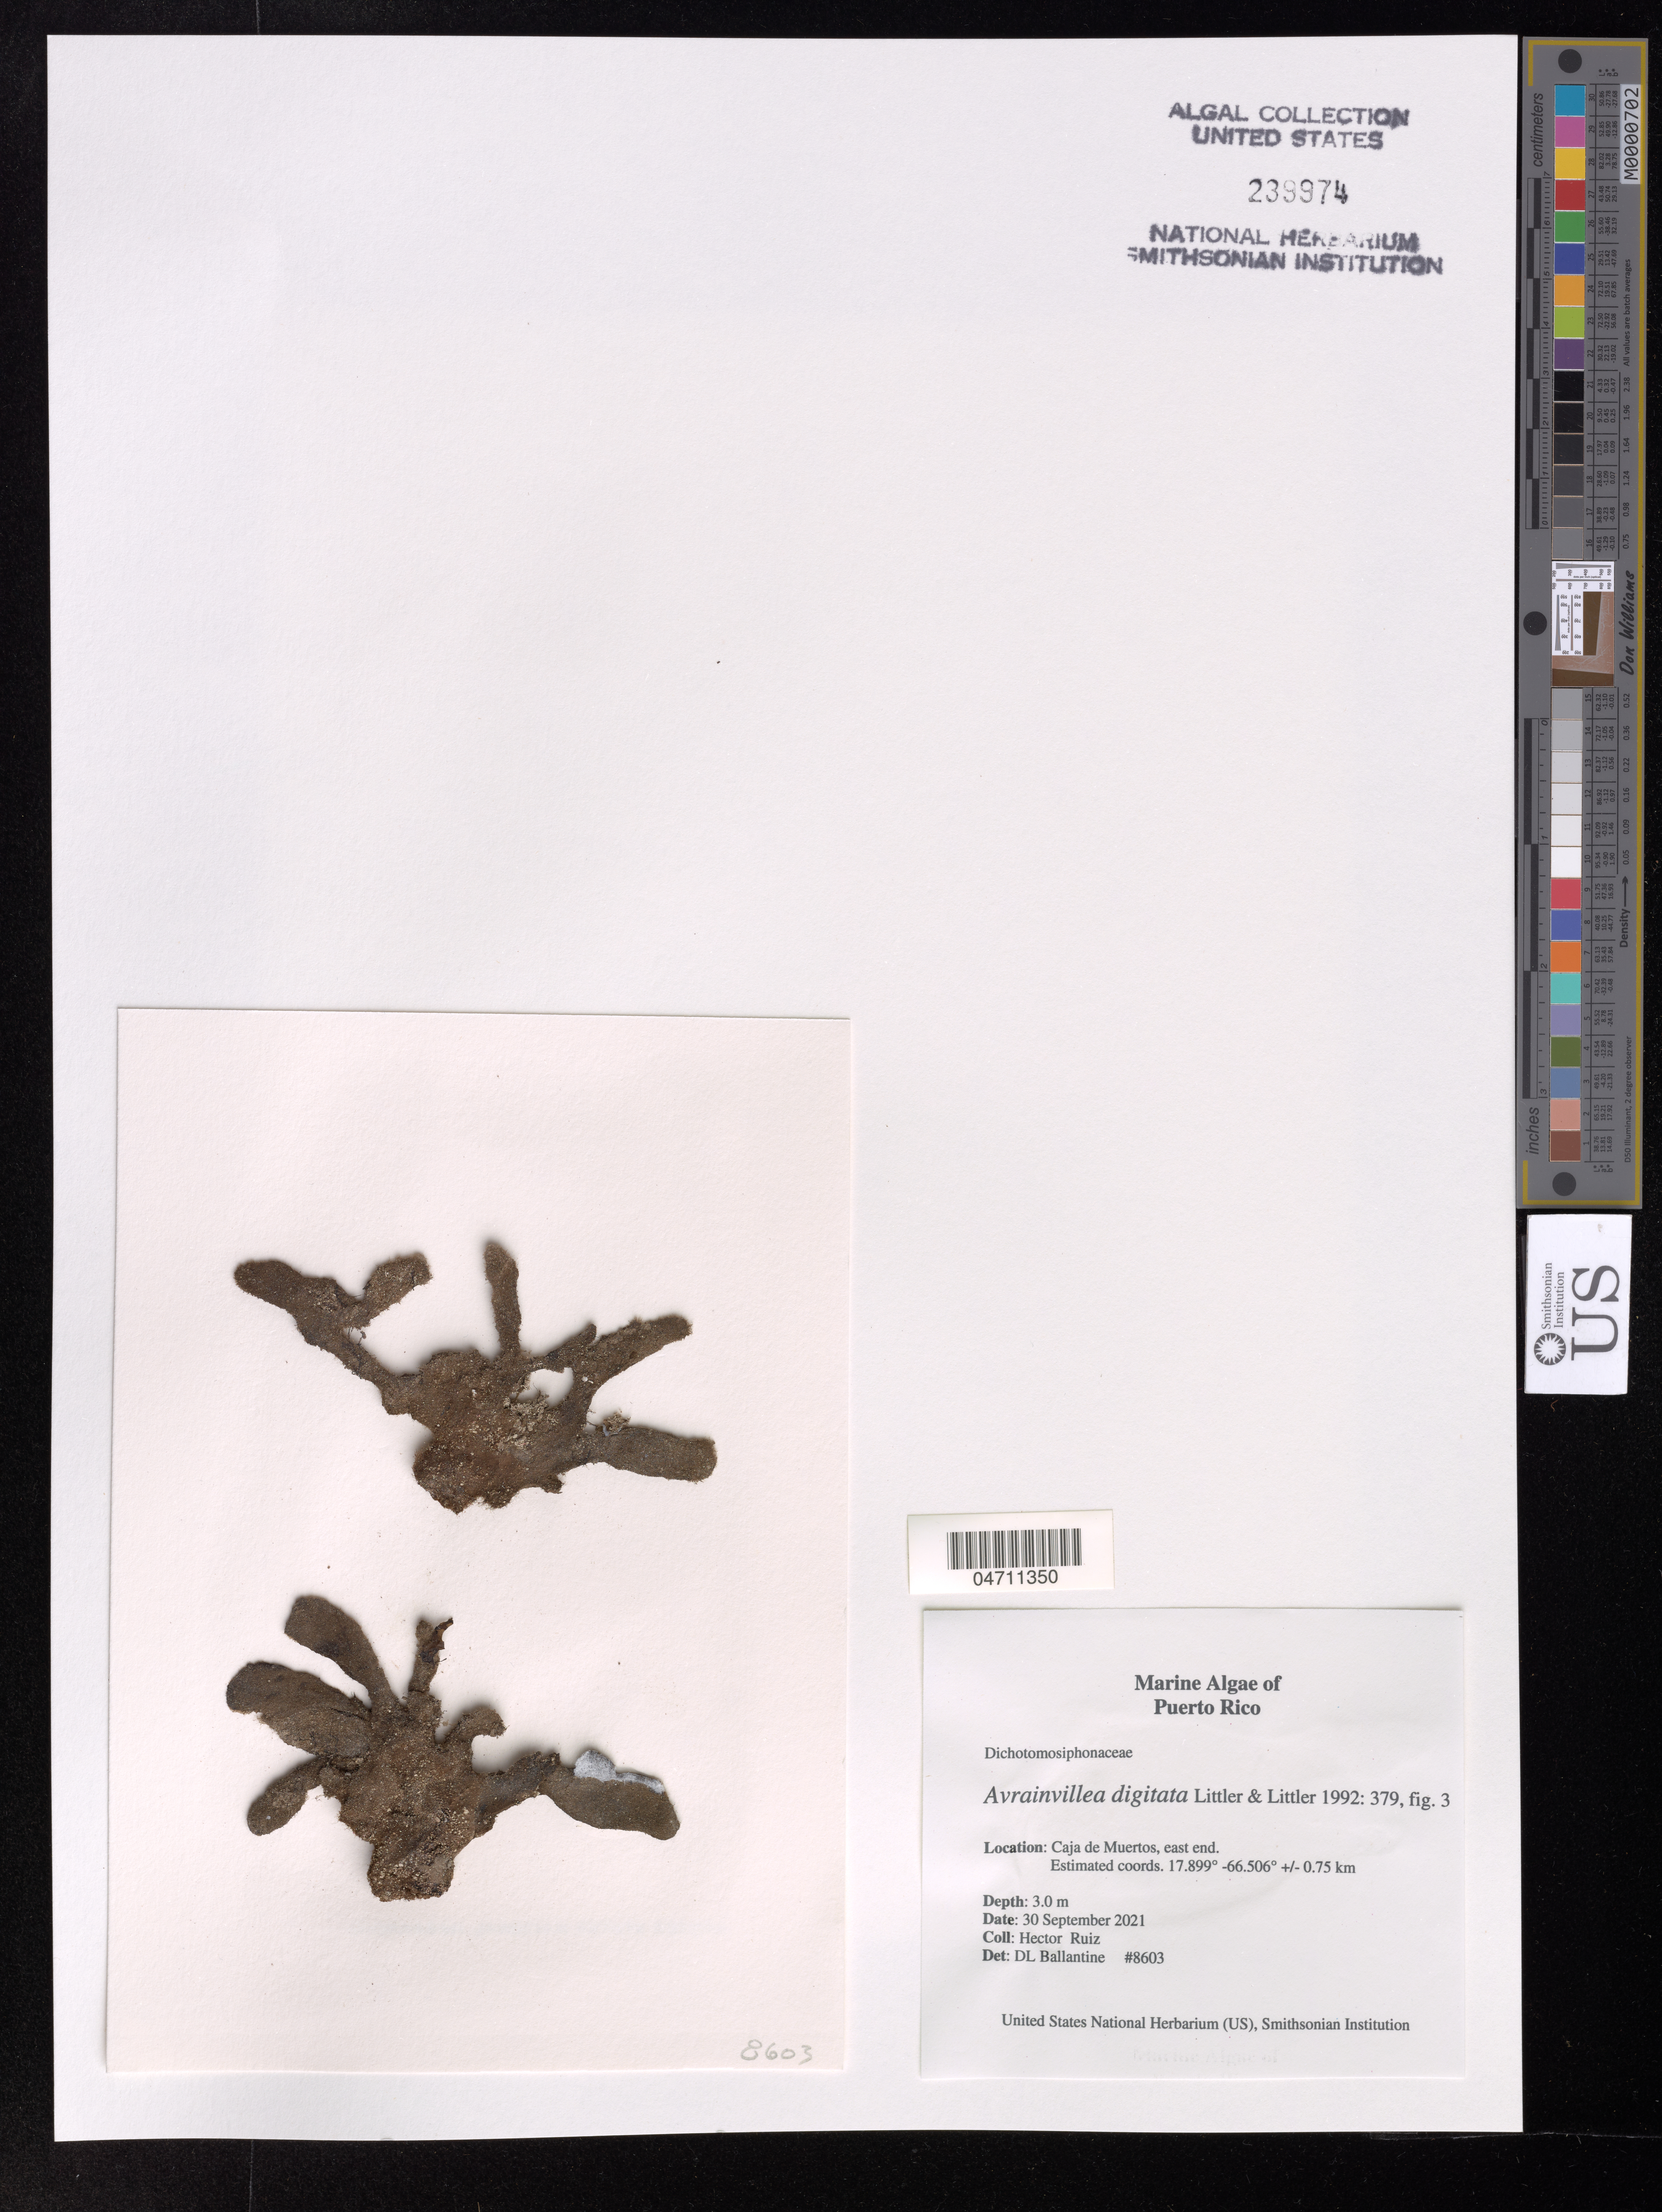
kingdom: Plantae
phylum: Chlorophyta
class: Ulvophyceae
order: Bryopsidales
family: Dichotomosiphonaceae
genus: Avrainvillea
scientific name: Avrainvillea digitata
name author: D.S. Littler & Littler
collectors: H. Ruiz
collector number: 379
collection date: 2021-09-30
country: Puerto Rico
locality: Caja de Muertos, east end.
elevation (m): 3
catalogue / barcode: US 239974